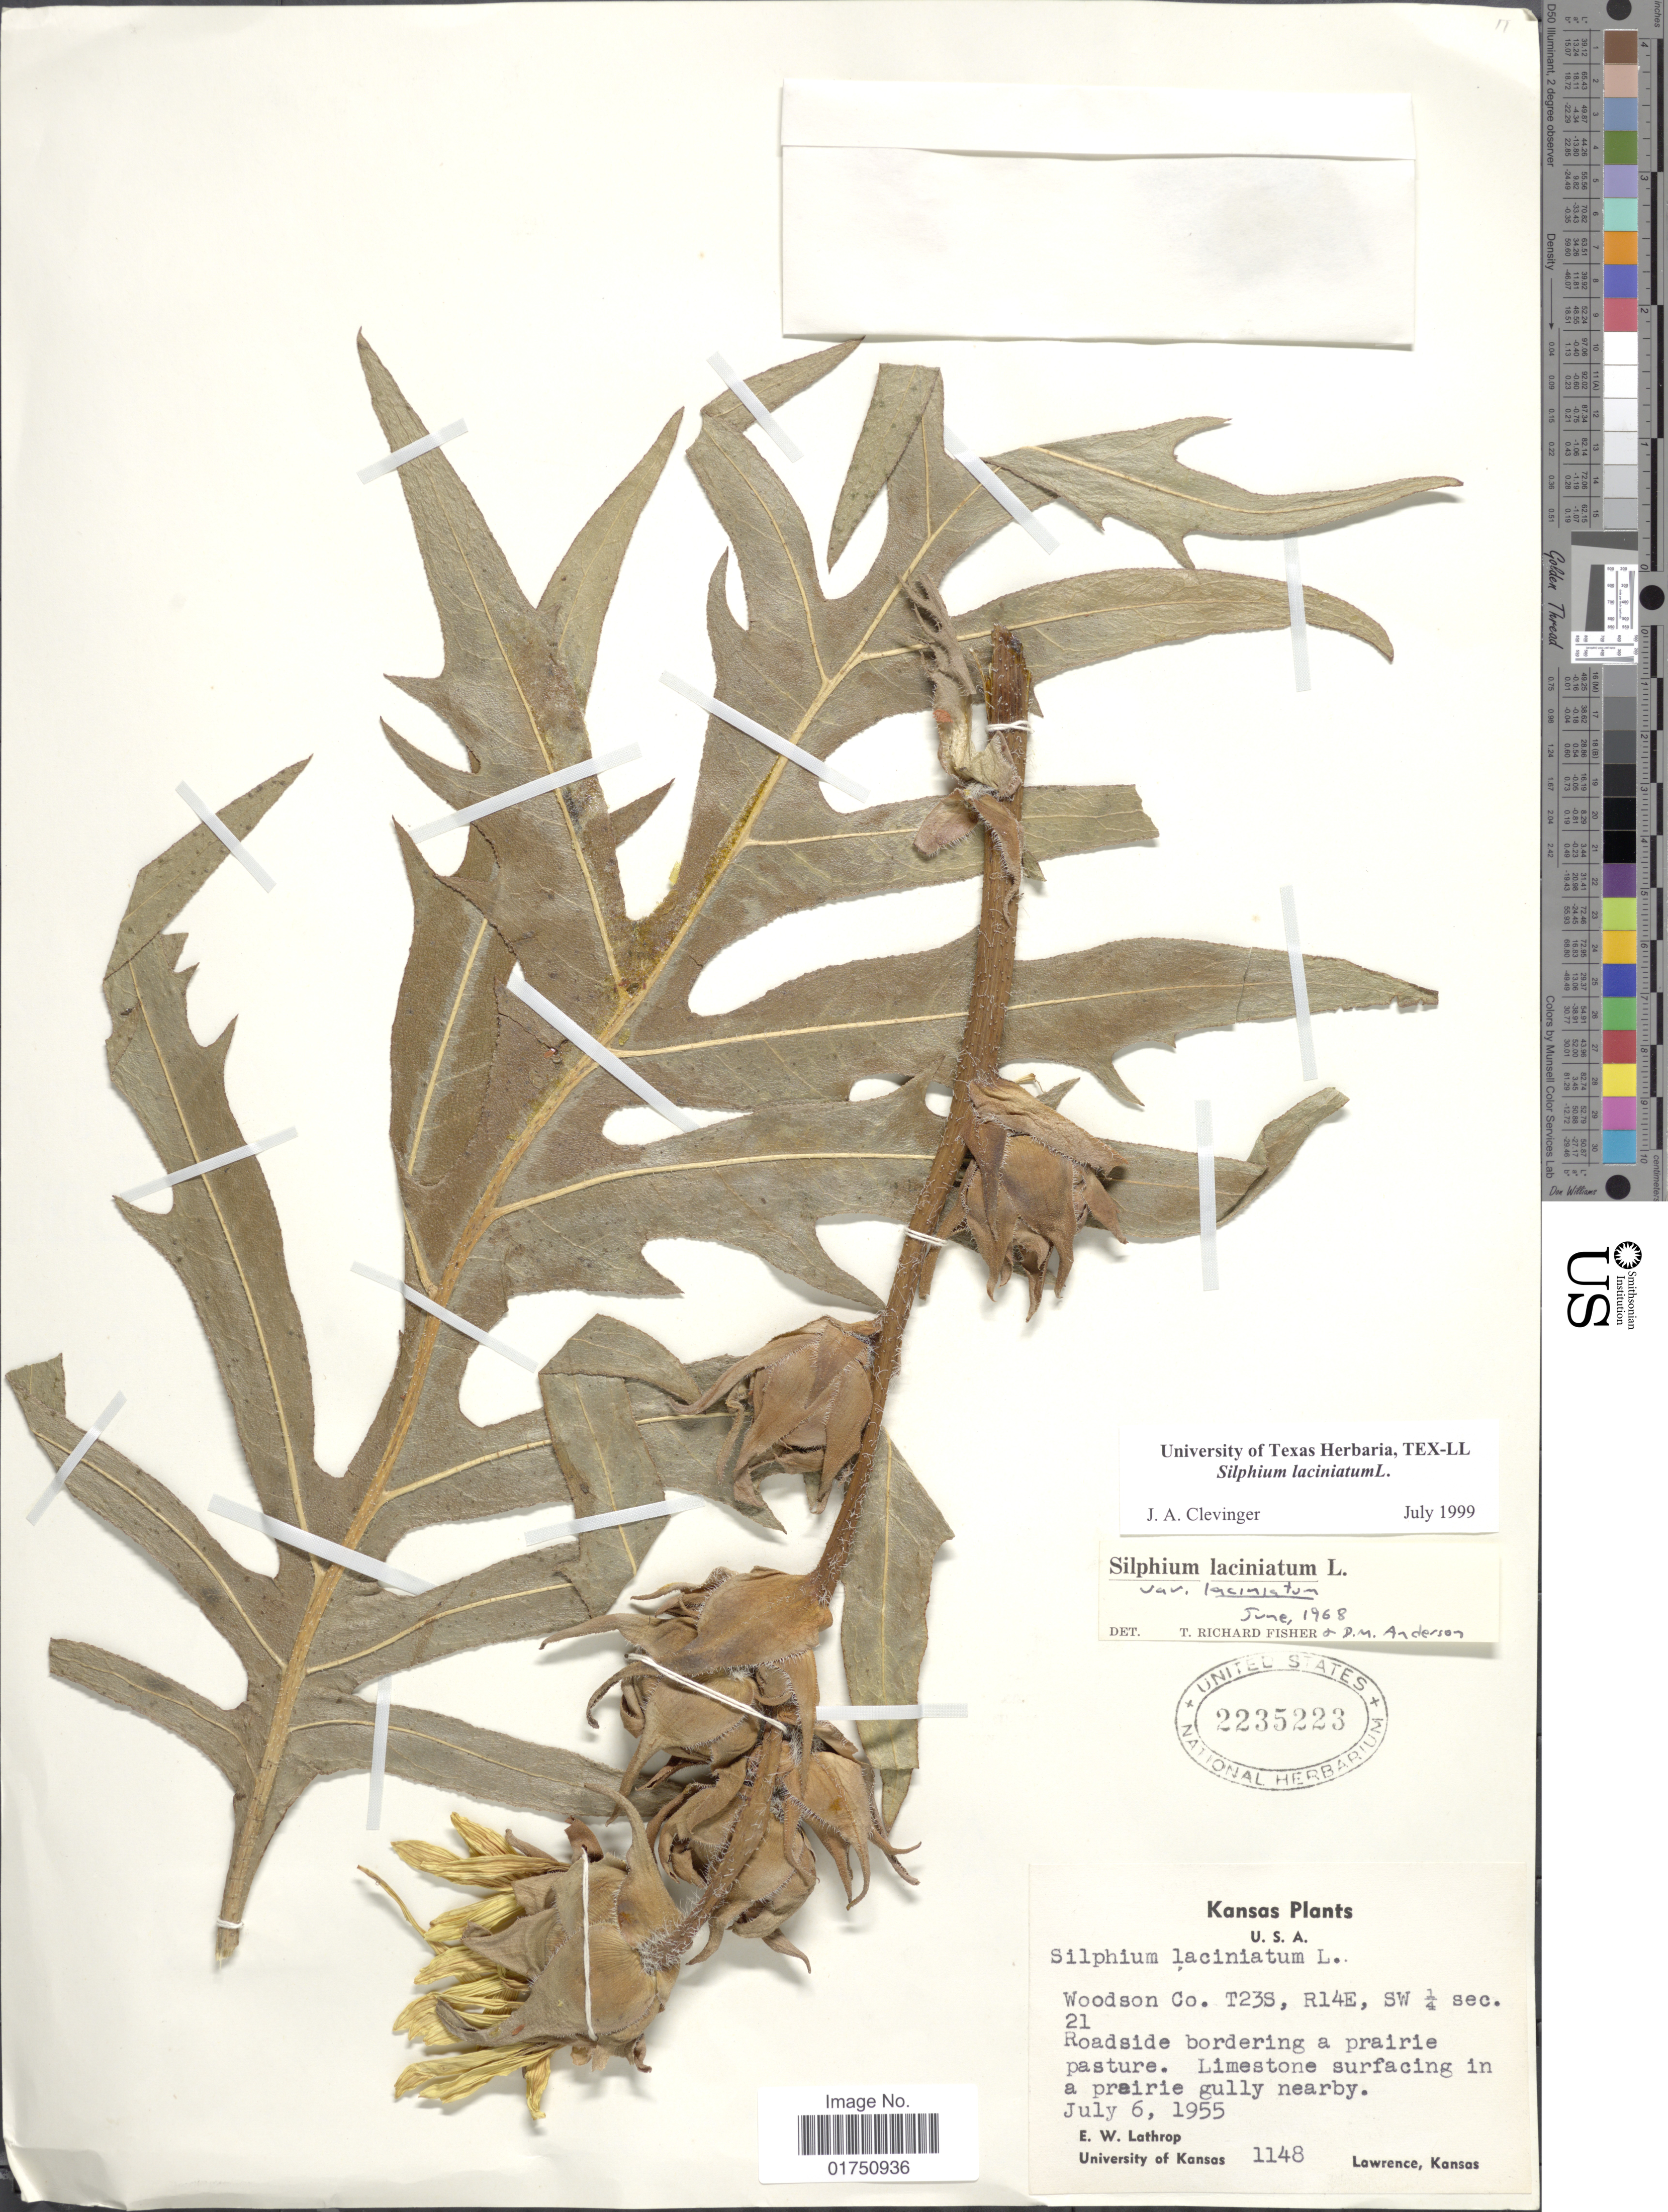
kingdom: Plantae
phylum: Tracheophyta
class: Magnoliopsida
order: Asterales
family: Asteraceae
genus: Silphium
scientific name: Silphium laciniatum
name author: L.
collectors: E. W. Lathrop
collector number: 1148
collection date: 1955-07-06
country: United States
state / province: Kansas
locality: Woodson Co. T23S, R14E, SW ¼ sec. 21. Roadside bordering a prairie pasture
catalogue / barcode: US 2235223